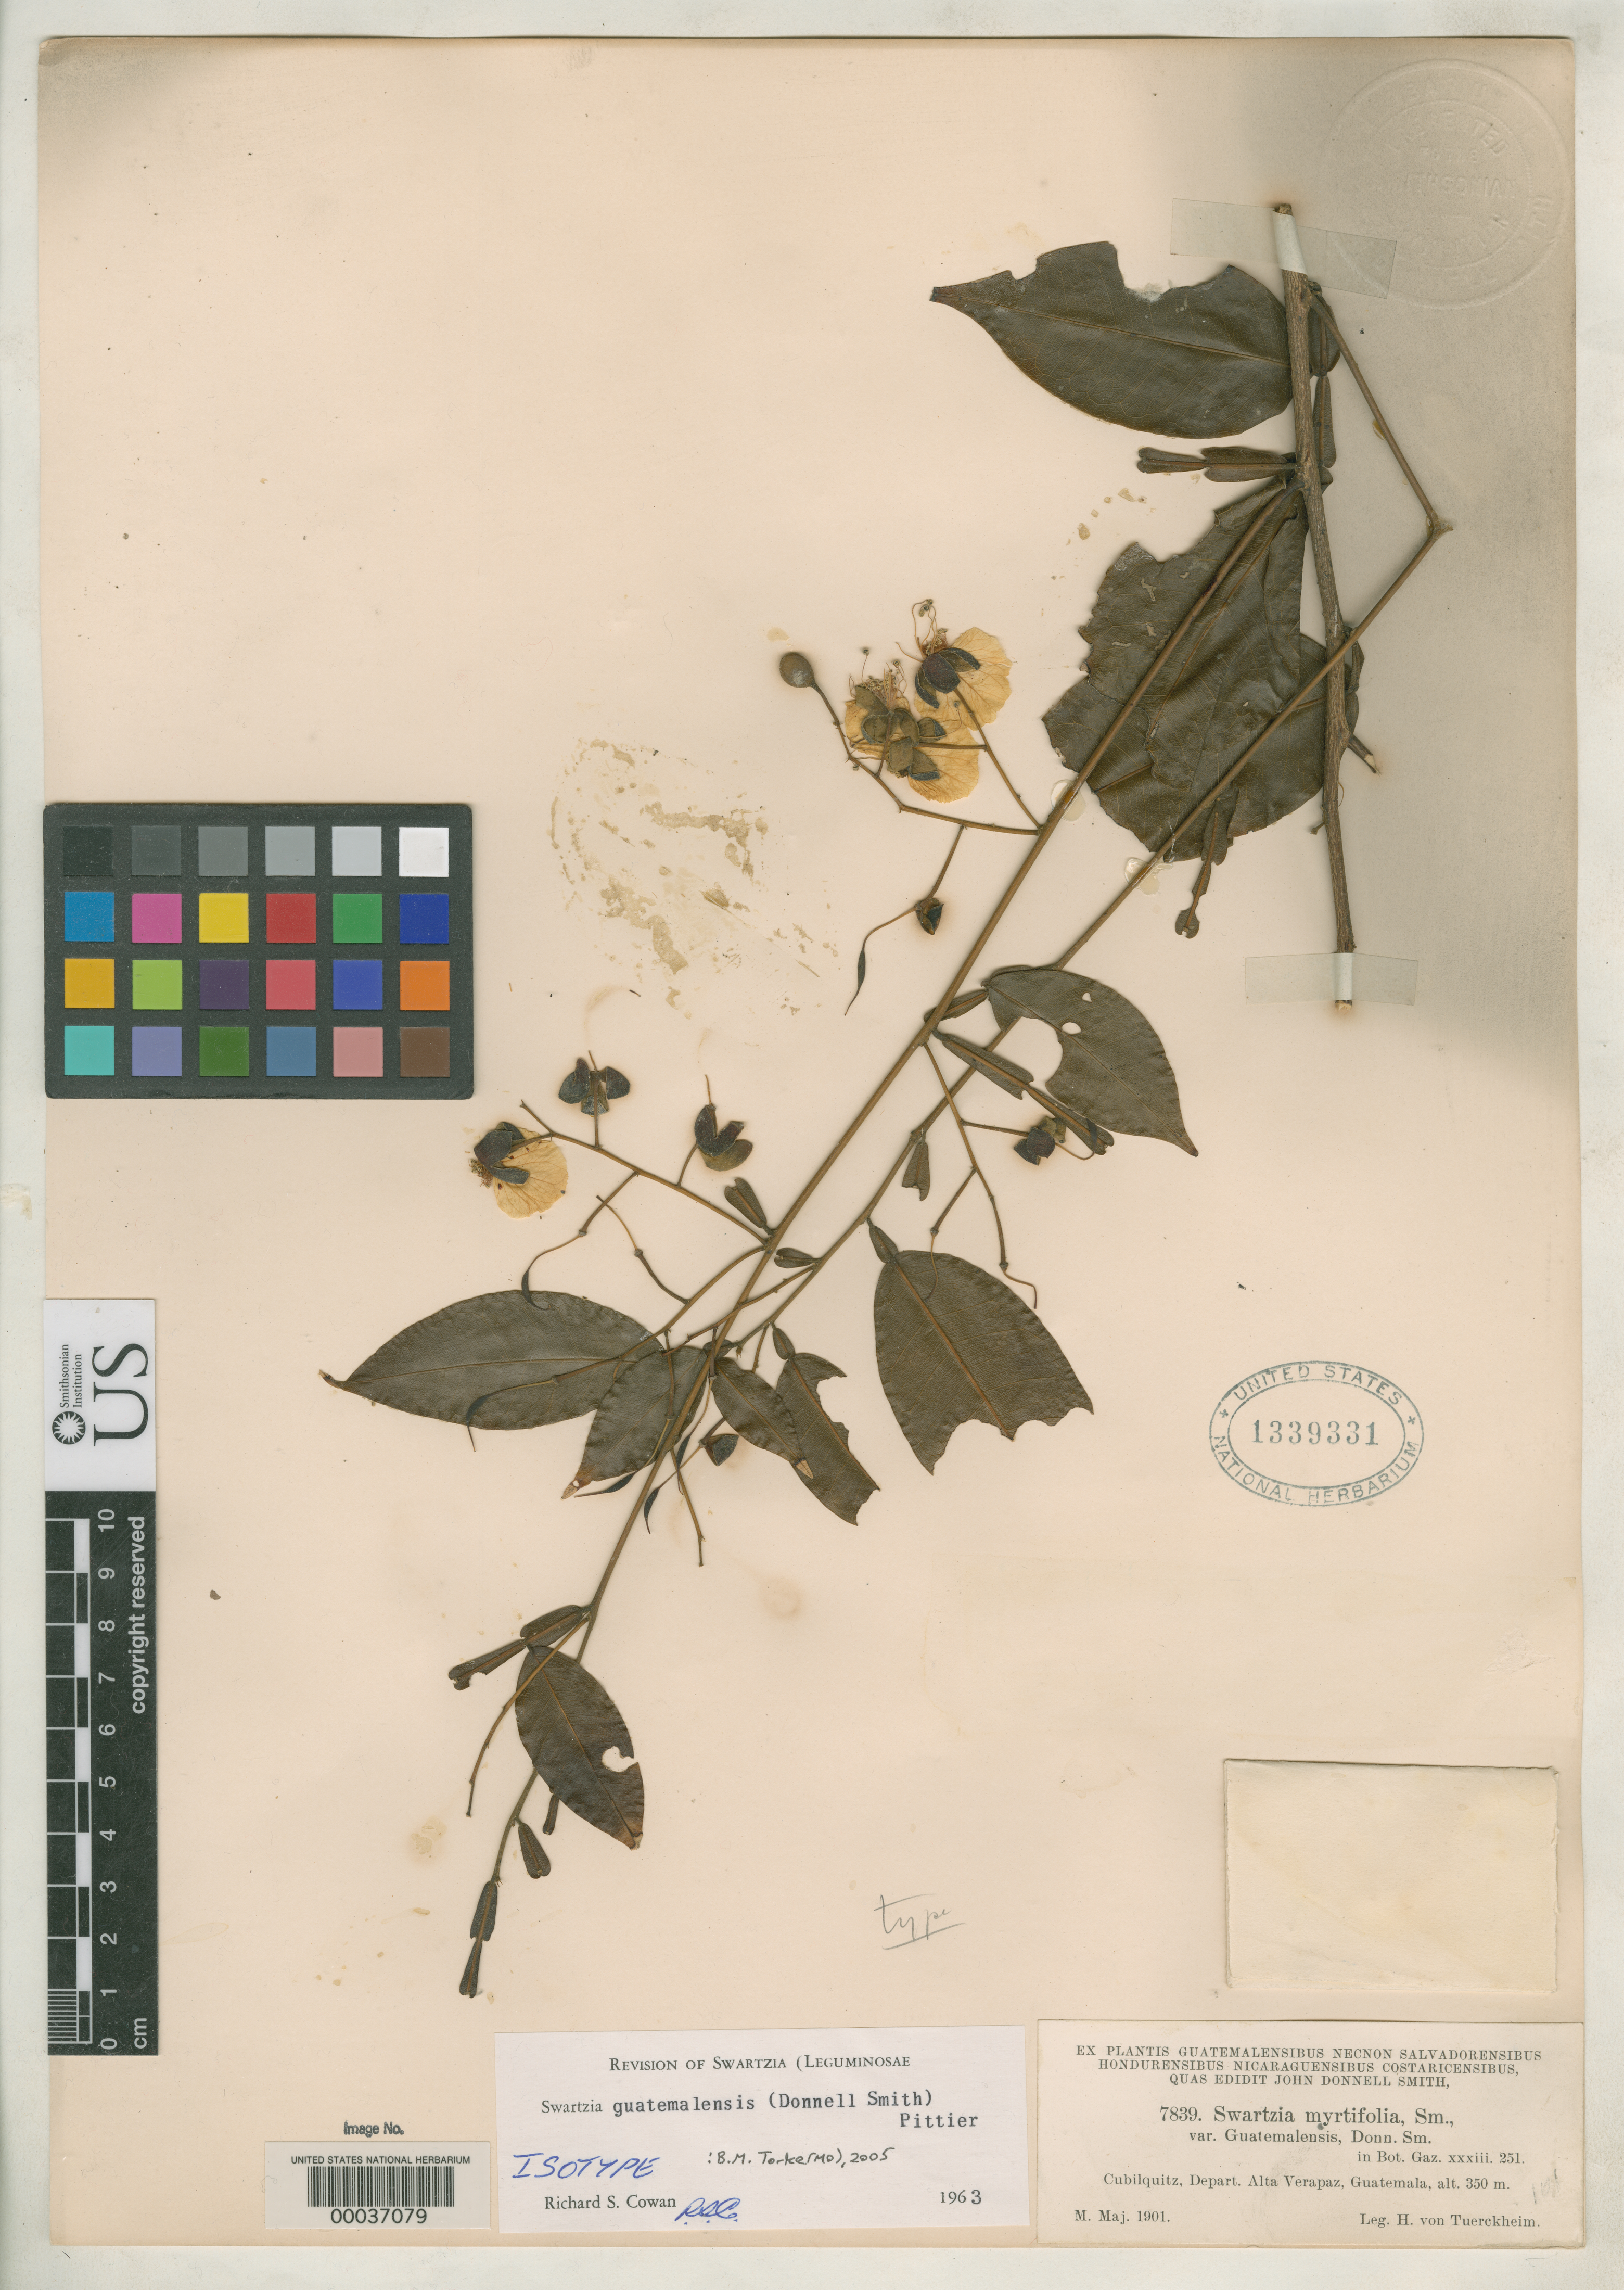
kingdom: Plantae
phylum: Tracheophyta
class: Magnoliopsida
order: Fabales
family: Fabaceae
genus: Swartzia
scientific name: Swartzia myrtifolia var. guatemalensis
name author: Donn. Sm.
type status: Isotype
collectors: H. von Türckheim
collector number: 7839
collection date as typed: May 1901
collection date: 1901-05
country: Guatemala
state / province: Alta Verapaz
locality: Cubilquitz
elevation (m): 350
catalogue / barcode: US 1339331